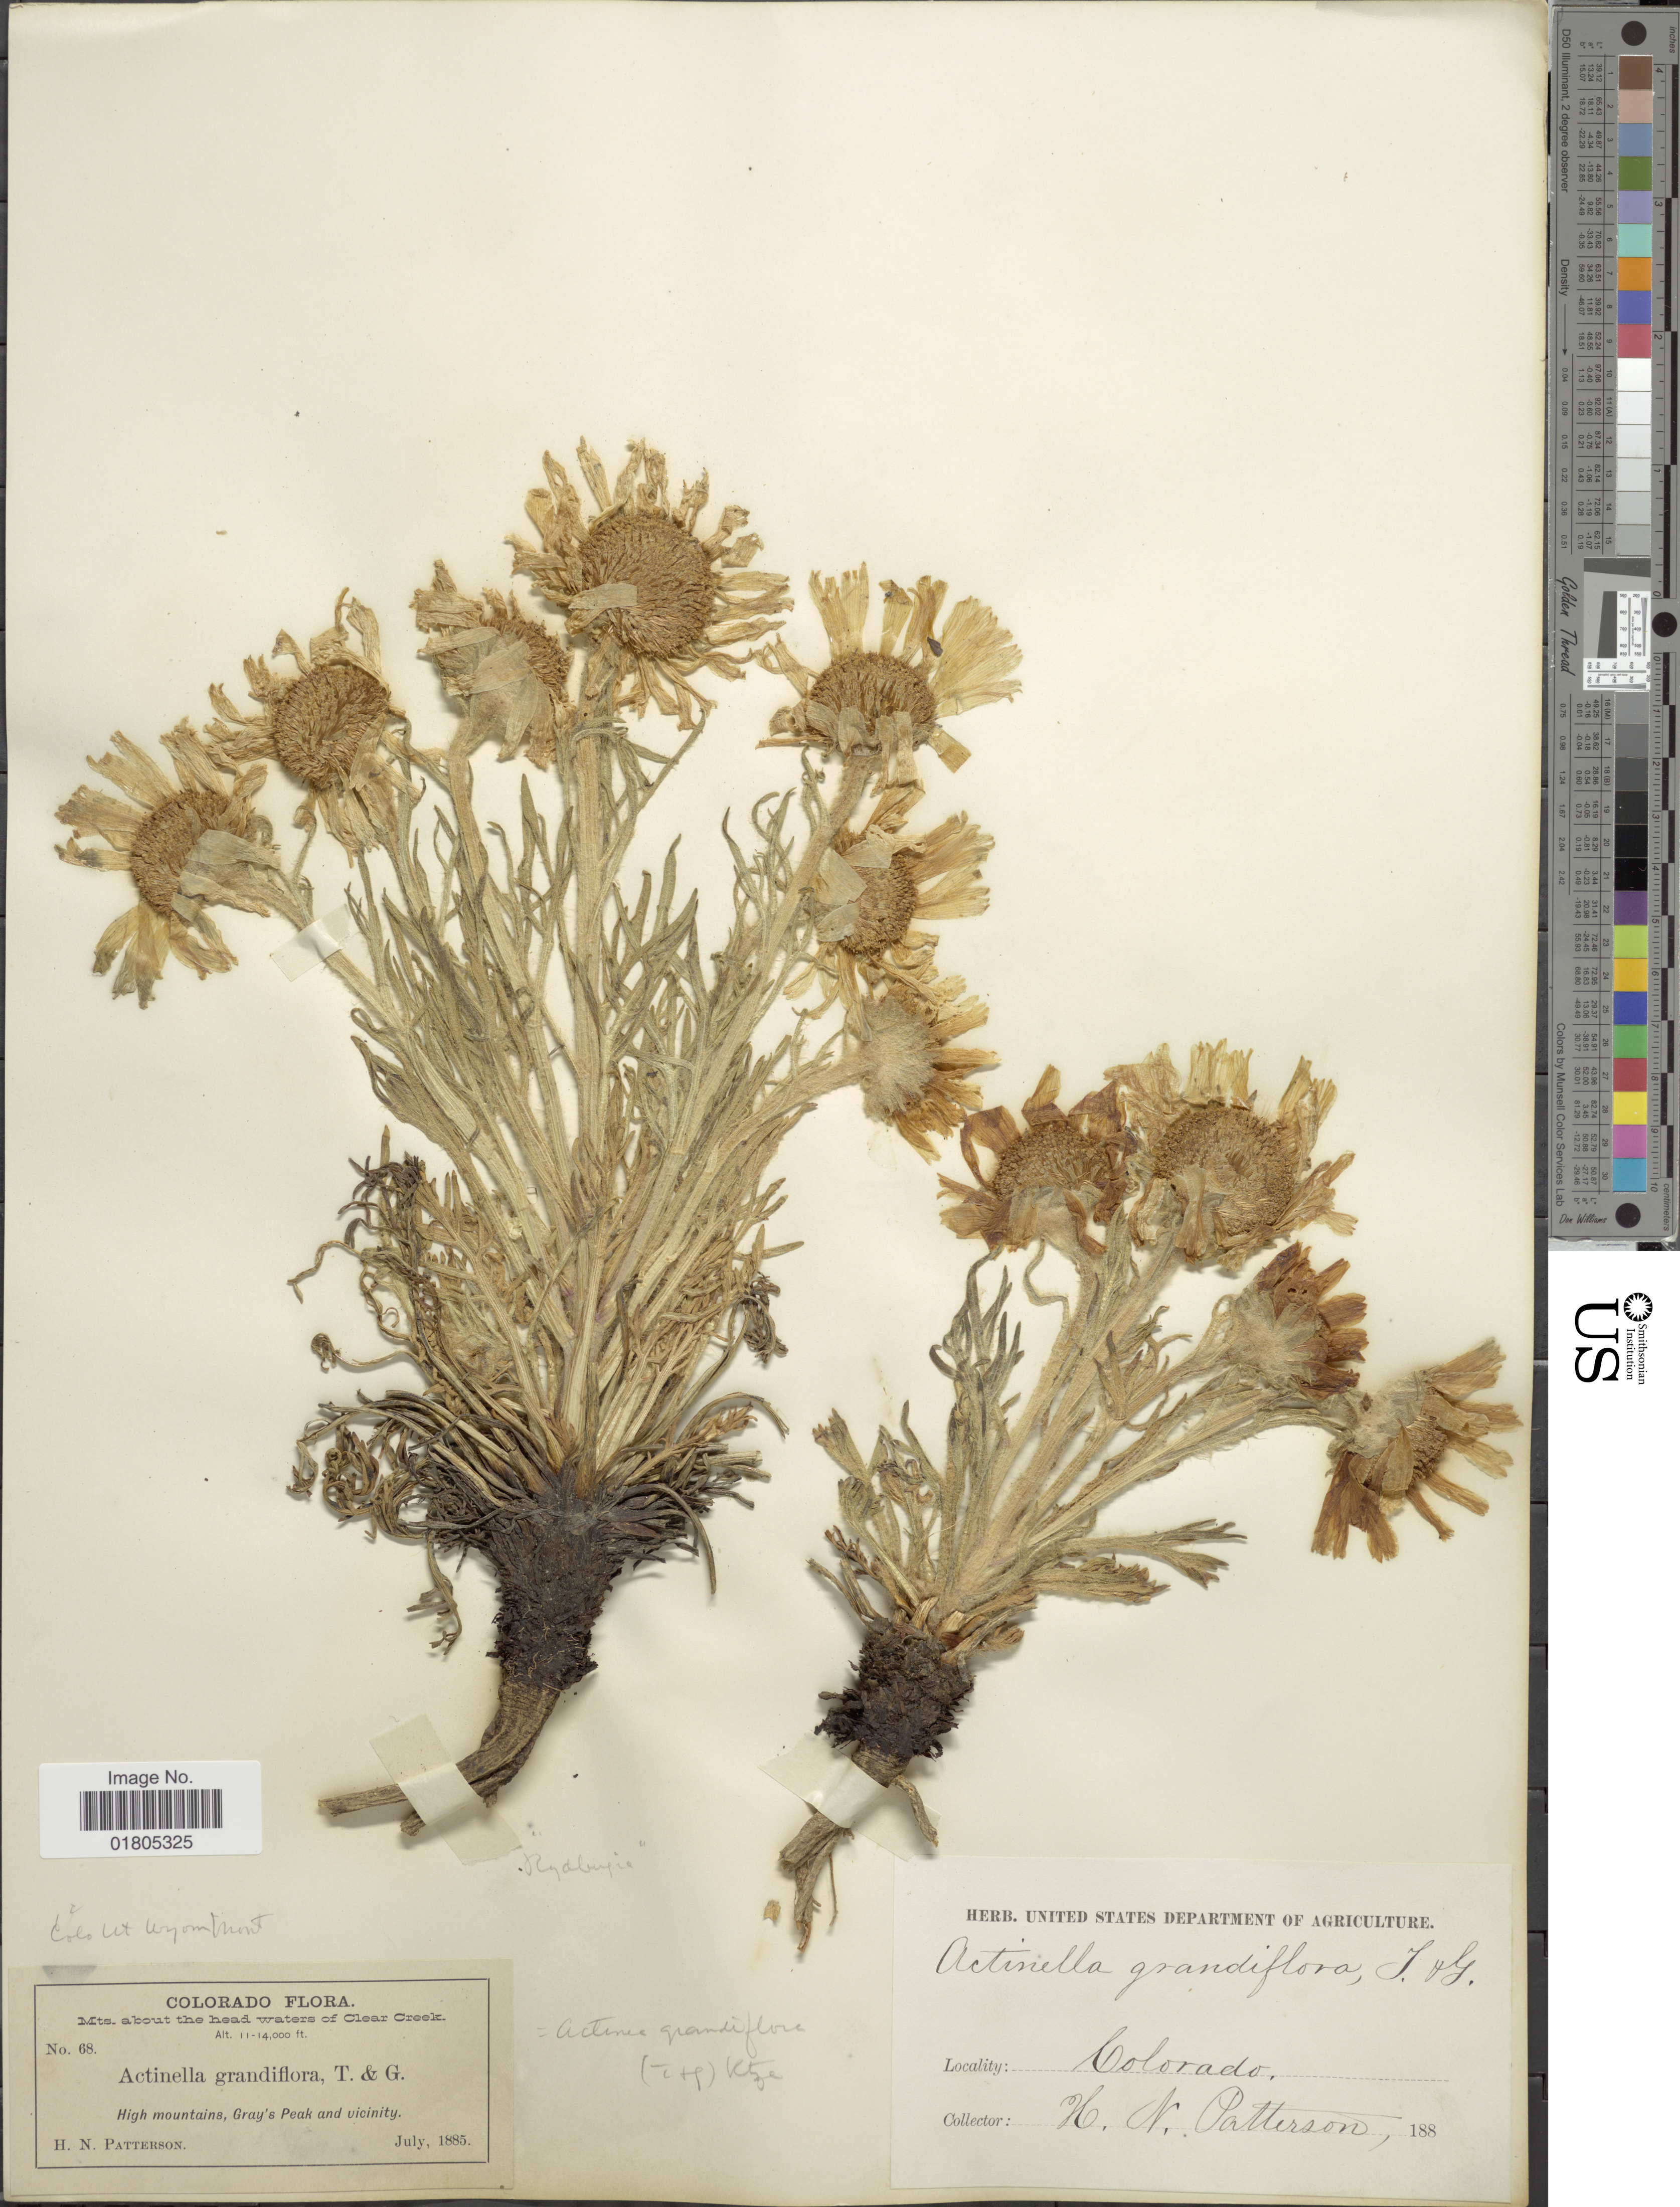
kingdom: Plantae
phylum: Tracheophyta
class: Magnoliopsida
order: Asterales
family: Asteraceae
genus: Actinea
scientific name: Actinea grandiflora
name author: (Torr. & A. Gray) Kuntze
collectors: H. N. Patterson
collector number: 68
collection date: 1885-07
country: United States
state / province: Colorado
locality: Mts. about the head waters of Clear Creek, High mountains, Gray's Peak and vicinity